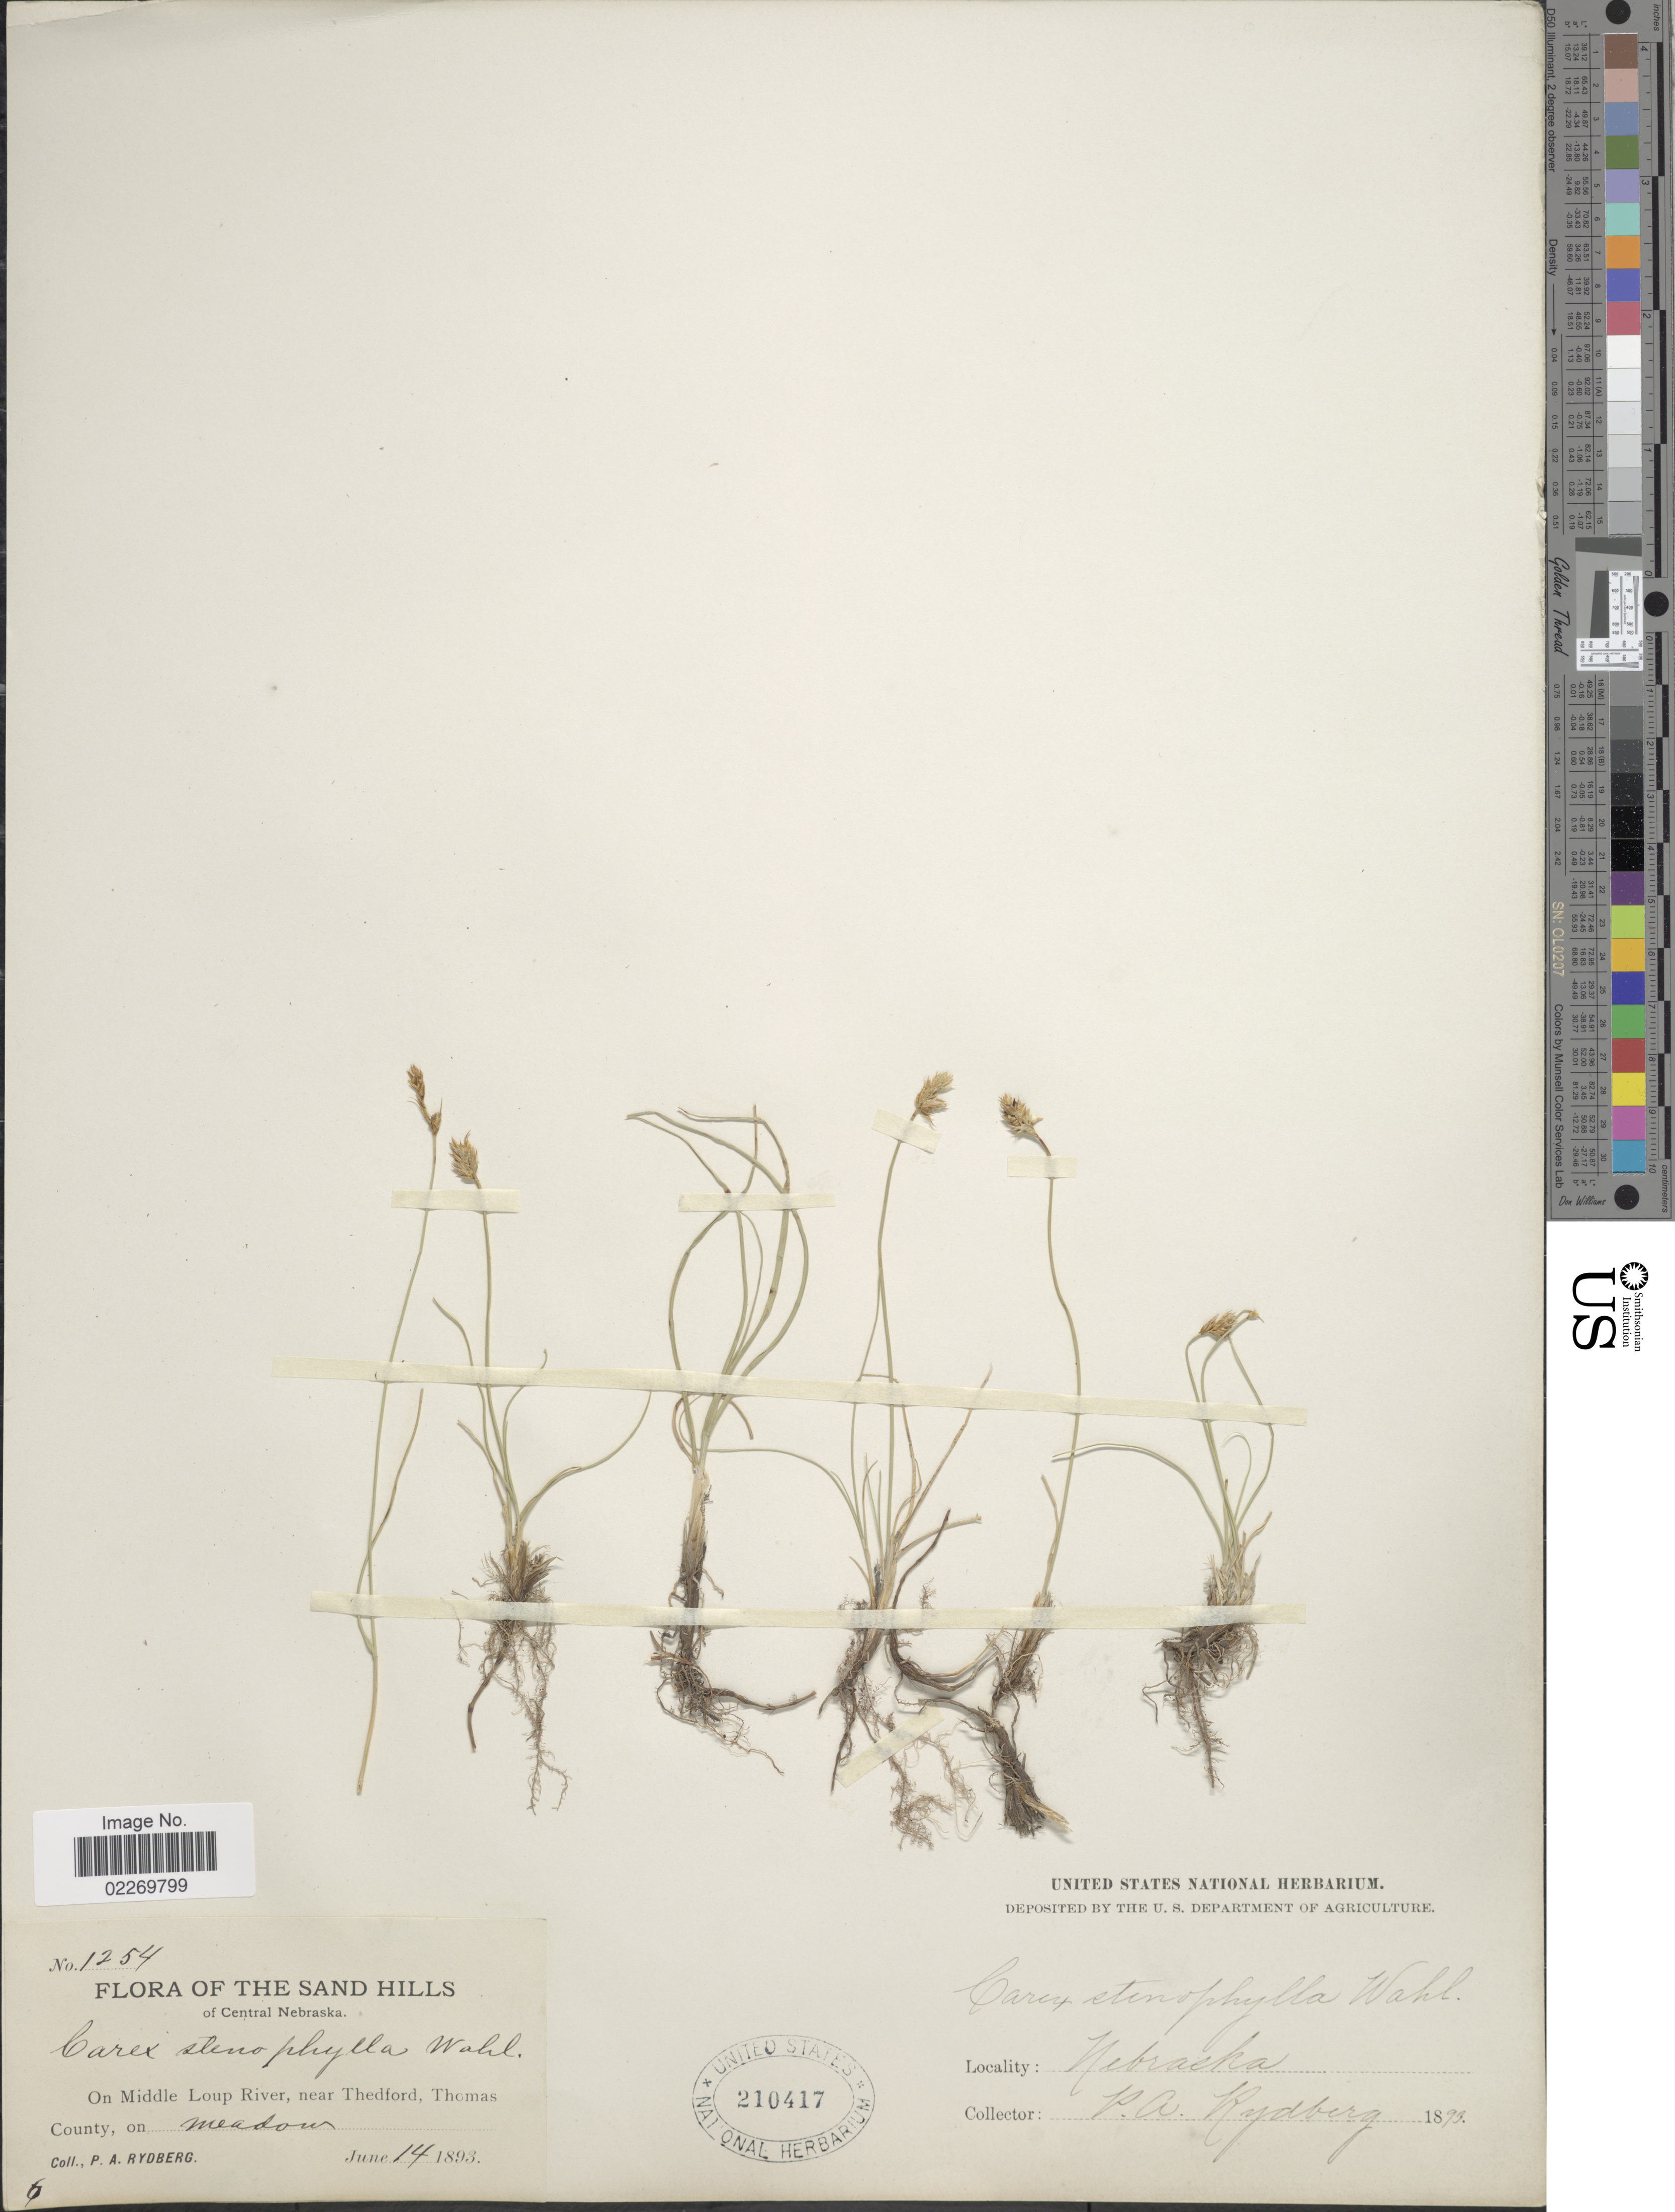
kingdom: Plantae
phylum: Tracheophyta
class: Liliopsida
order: Poales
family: Cyperaceae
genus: Carex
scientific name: Carex eleocharis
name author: L.H. Bailey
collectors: P. A. Rydberg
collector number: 1254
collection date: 1893-06-14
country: United States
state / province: Nebraska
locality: Sand hills of Central Nebraska. On Middle Loup River, near Thedford, Thomas County, on meadow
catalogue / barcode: US 210417